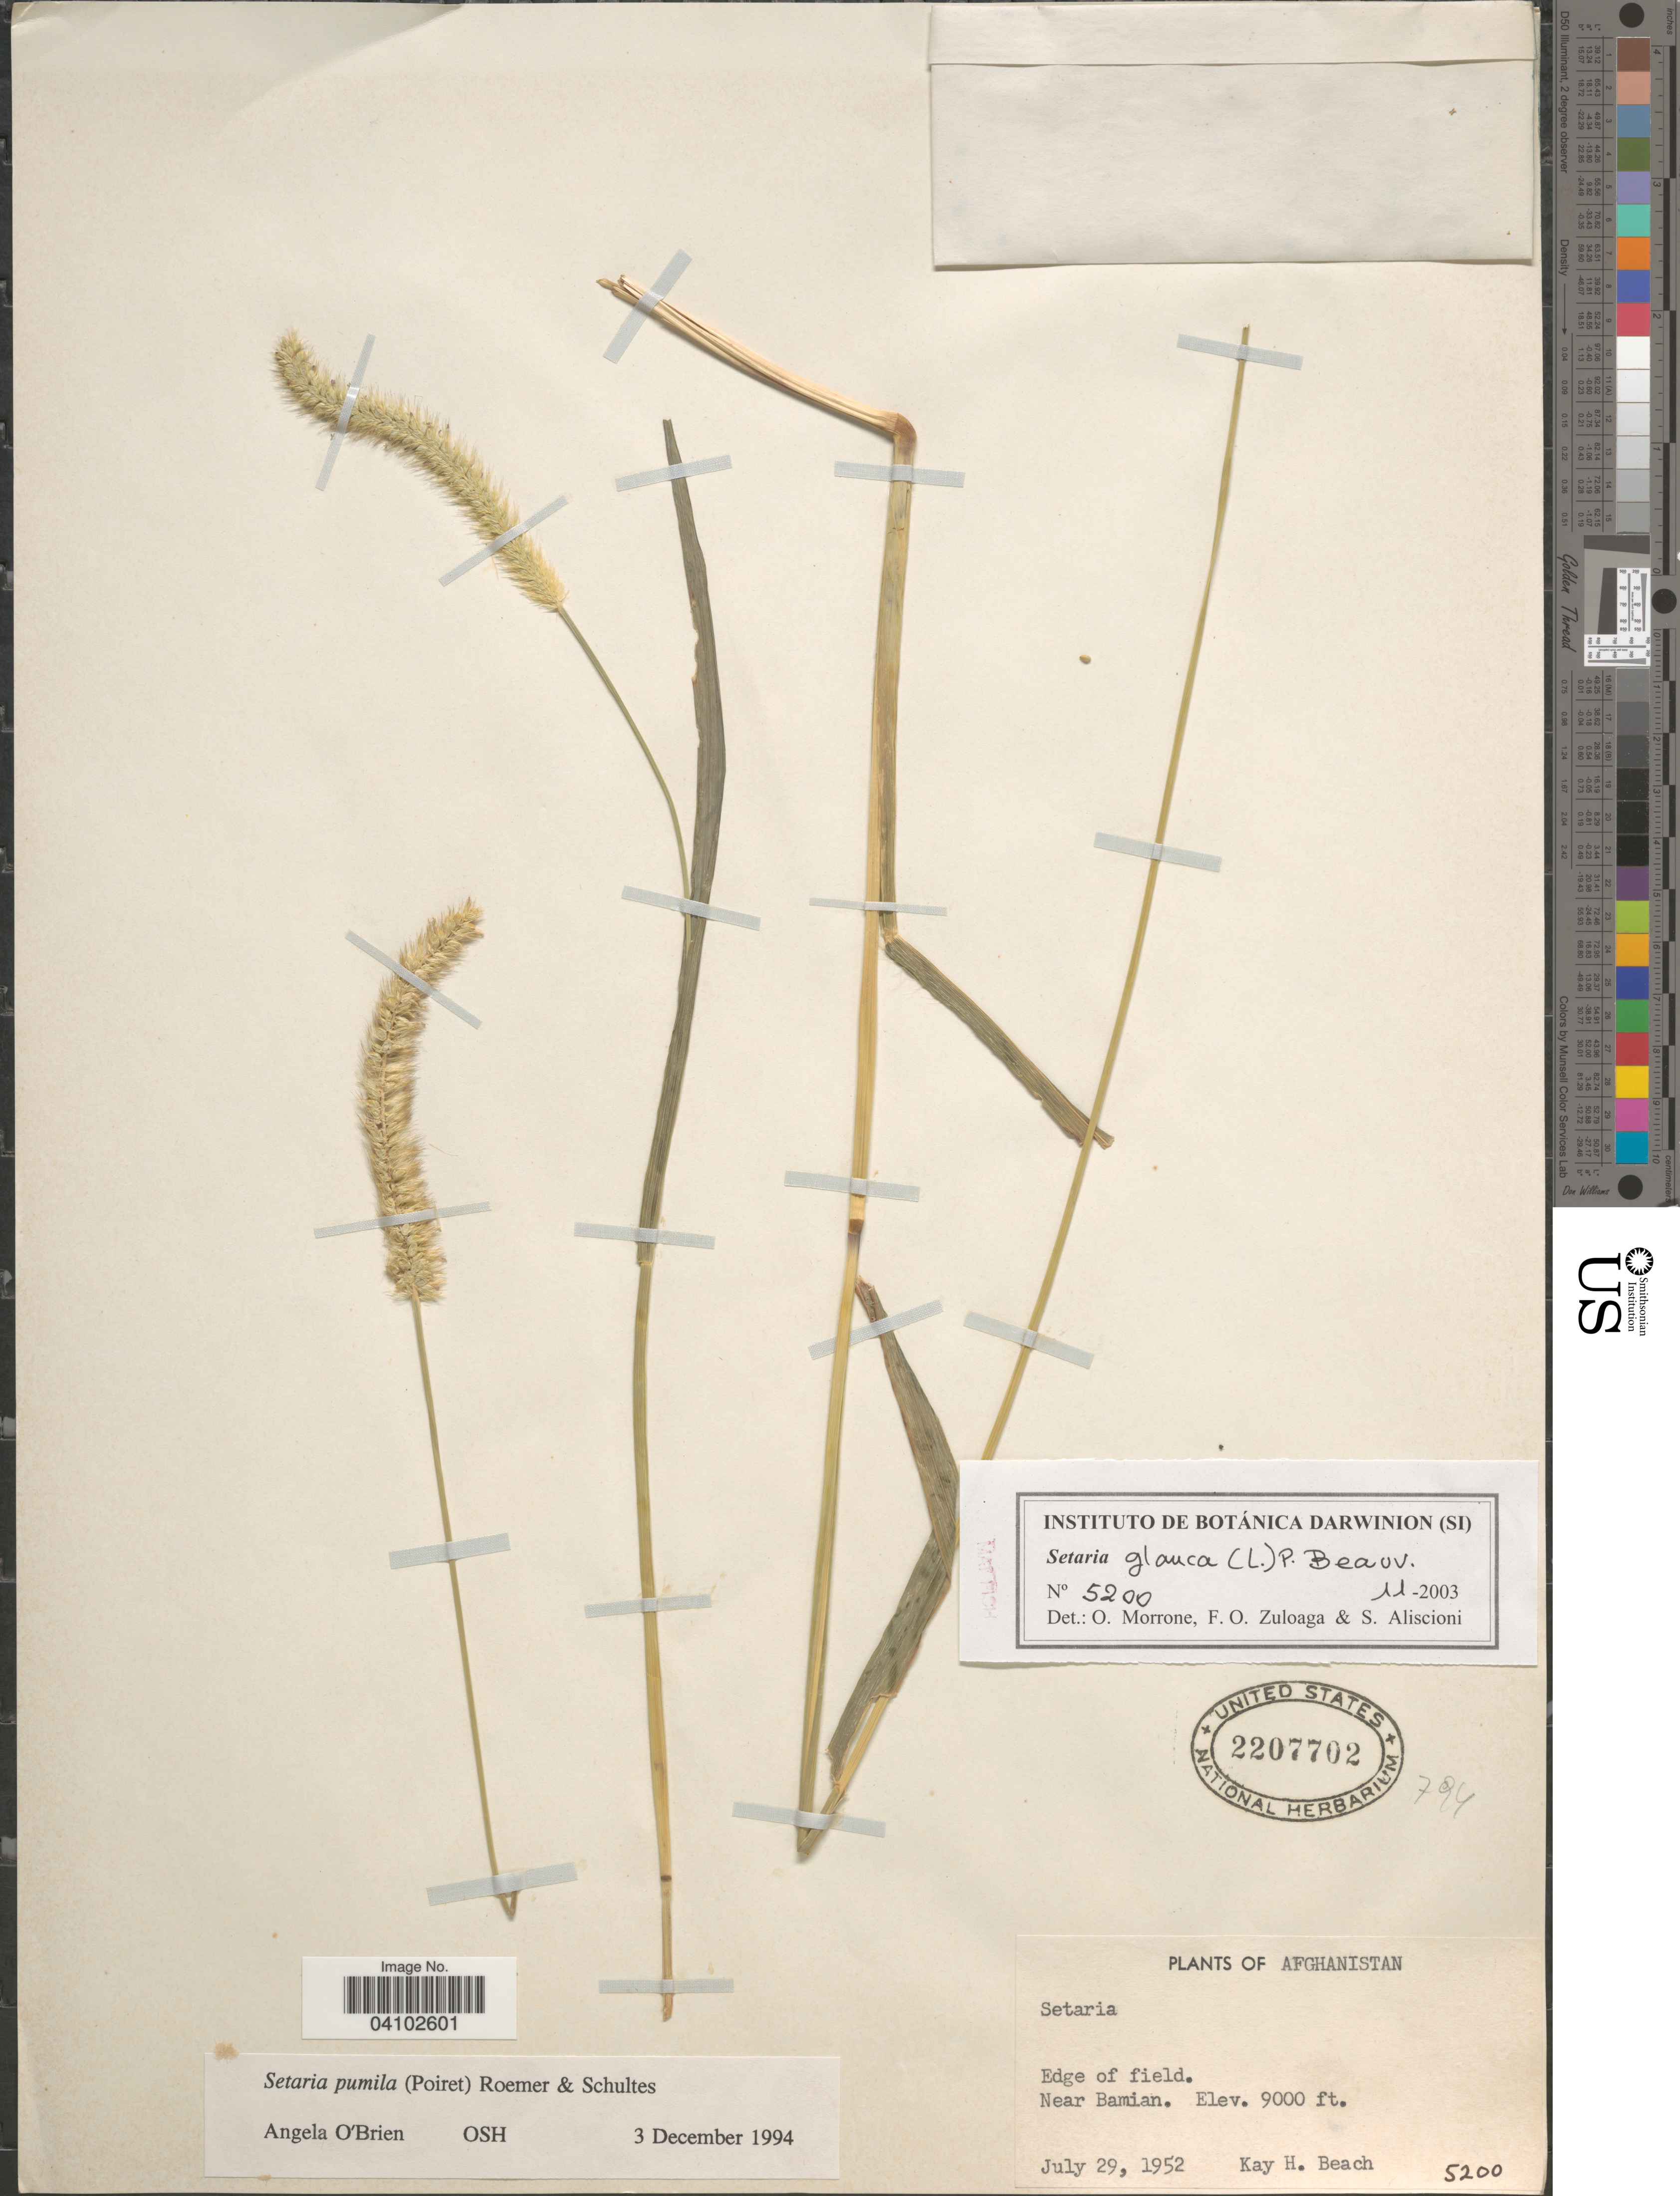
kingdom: Plantae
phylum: Tracheophyta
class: Liliopsida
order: Poales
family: Poaceae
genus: Cenchrus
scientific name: Cenchrus americanus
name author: (L.) Morrone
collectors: K. H. Beach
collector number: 5200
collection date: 1952-07-29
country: Afghanistan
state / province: Bamian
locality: Near Bamian.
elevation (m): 2743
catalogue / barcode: US 2207702